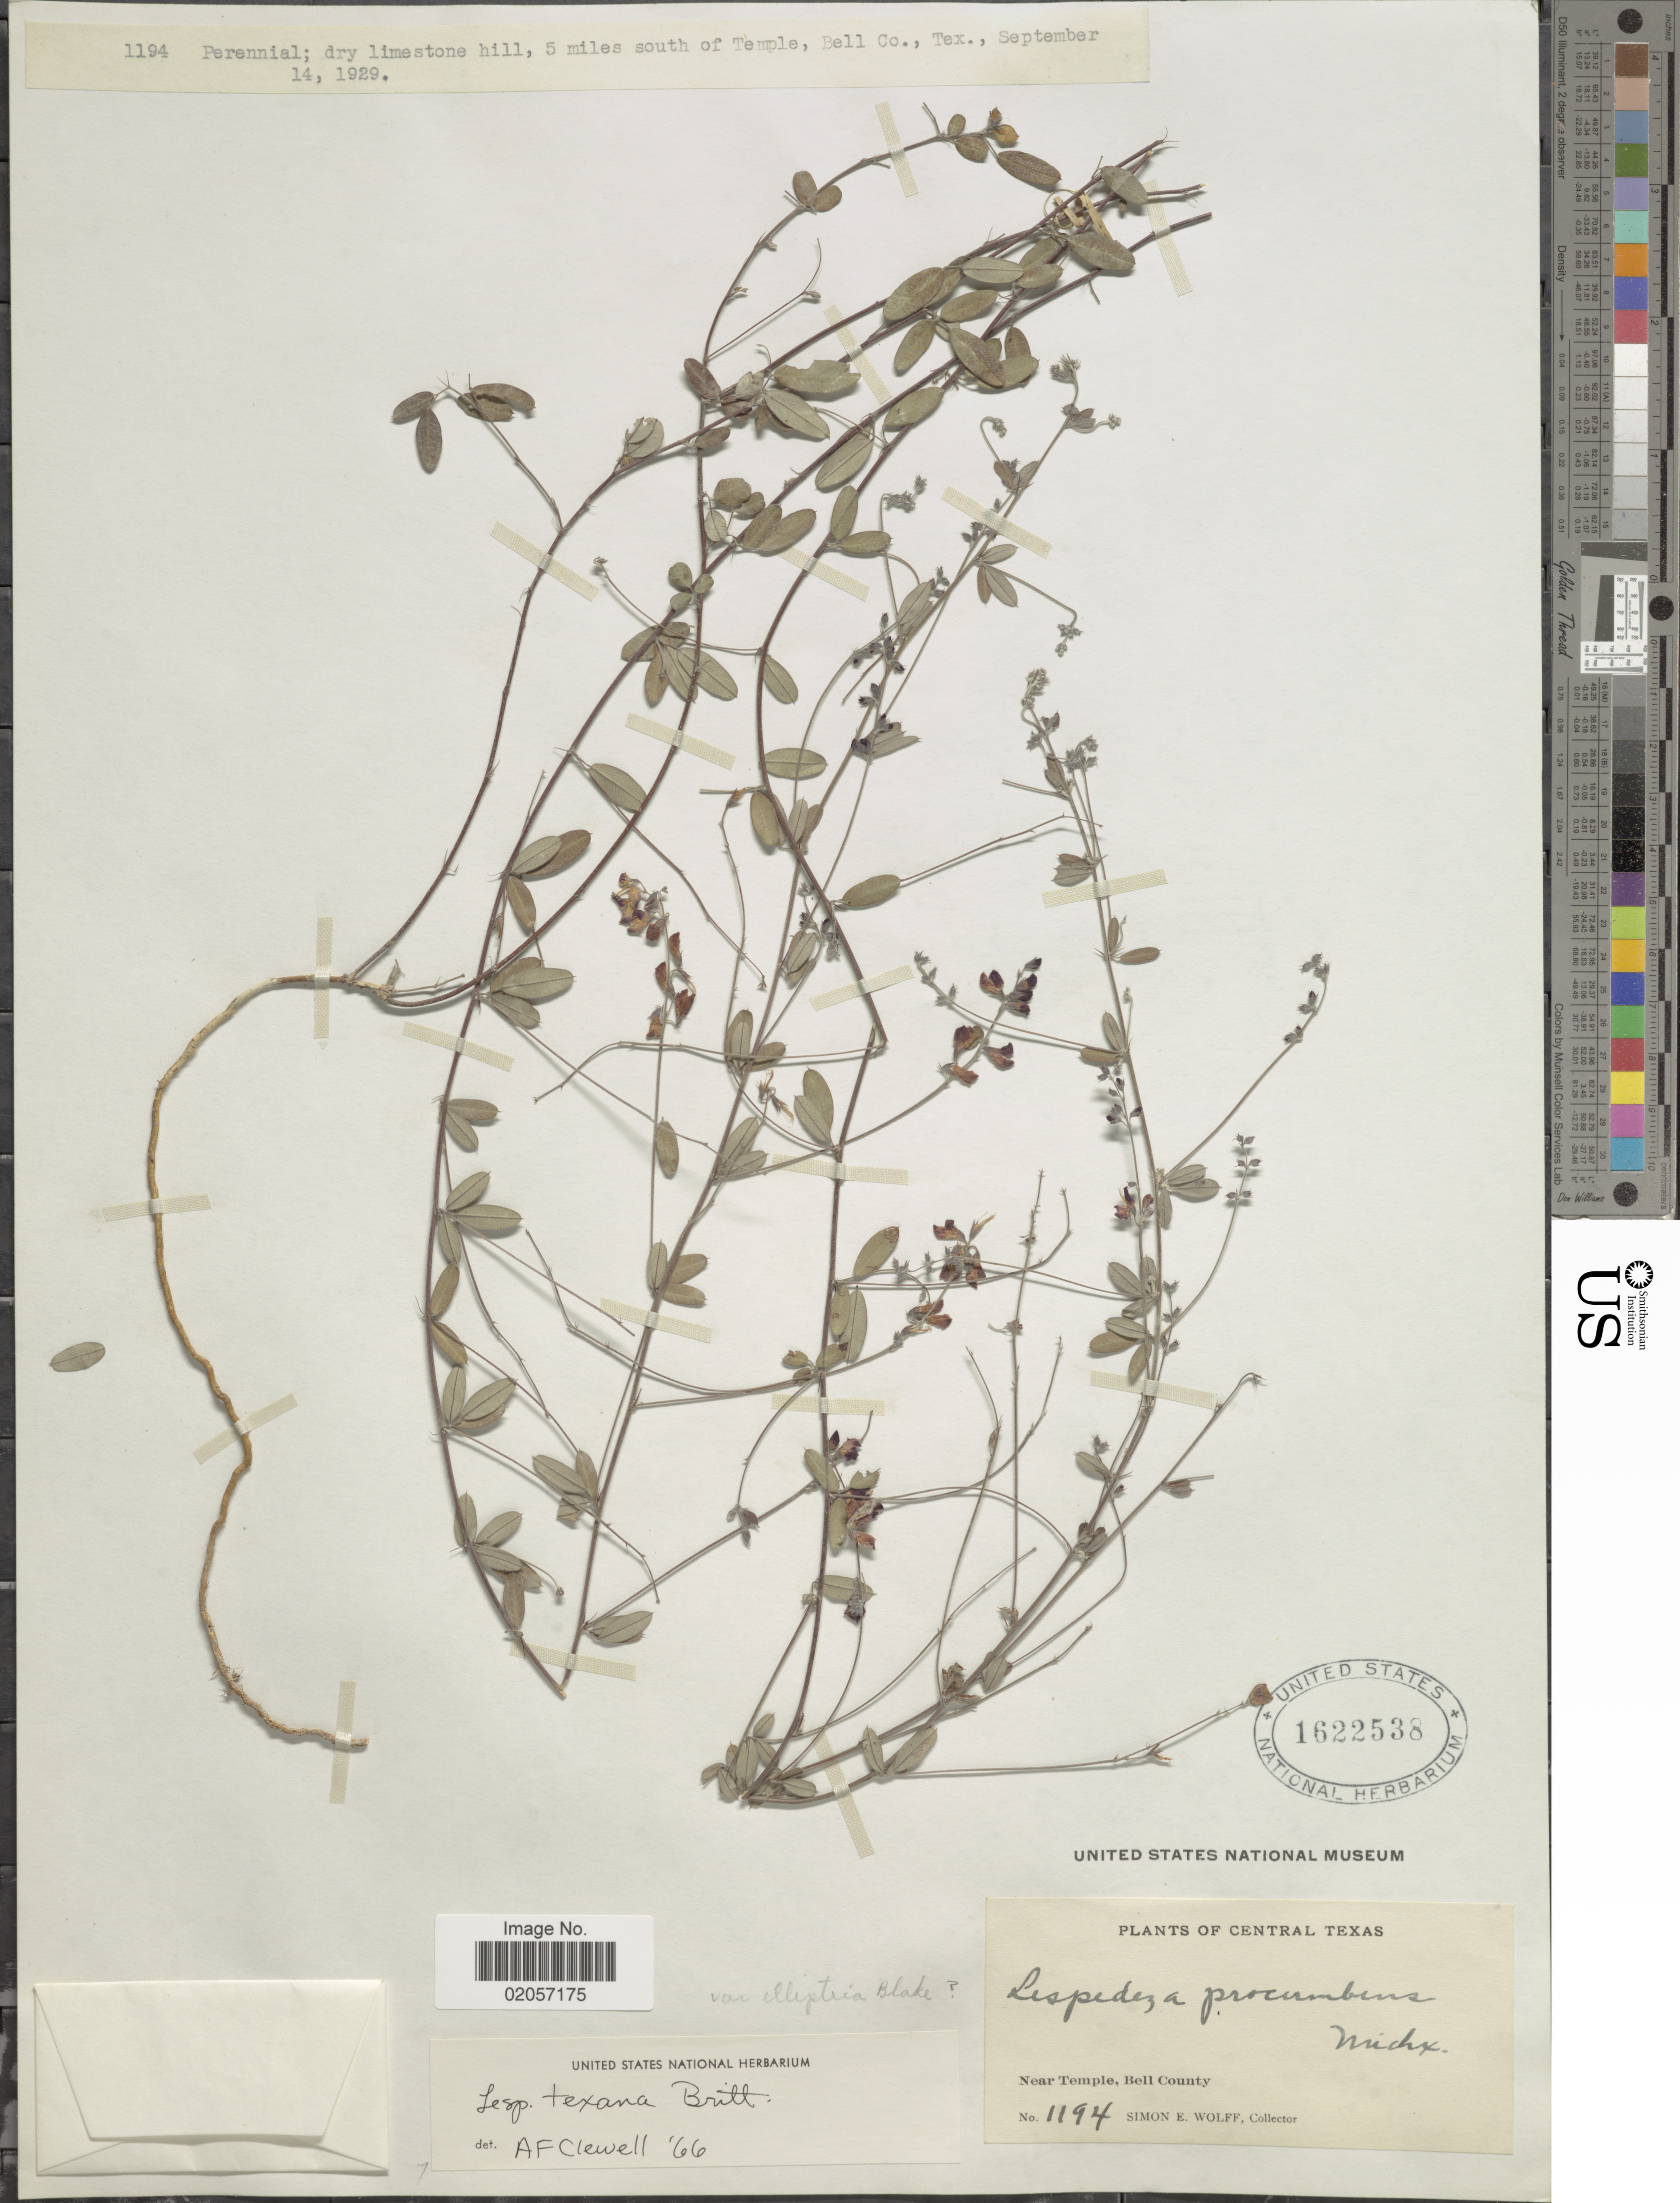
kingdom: Plantae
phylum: Tracheophyta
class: Magnoliopsida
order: Fabales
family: Fabaceae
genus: Lespedeza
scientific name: Lespedeza texana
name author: Britton in Small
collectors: S. E. Wolff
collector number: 1194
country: United States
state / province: Texas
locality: Central Texas, Near Temple, Bell County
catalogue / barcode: US 1622538